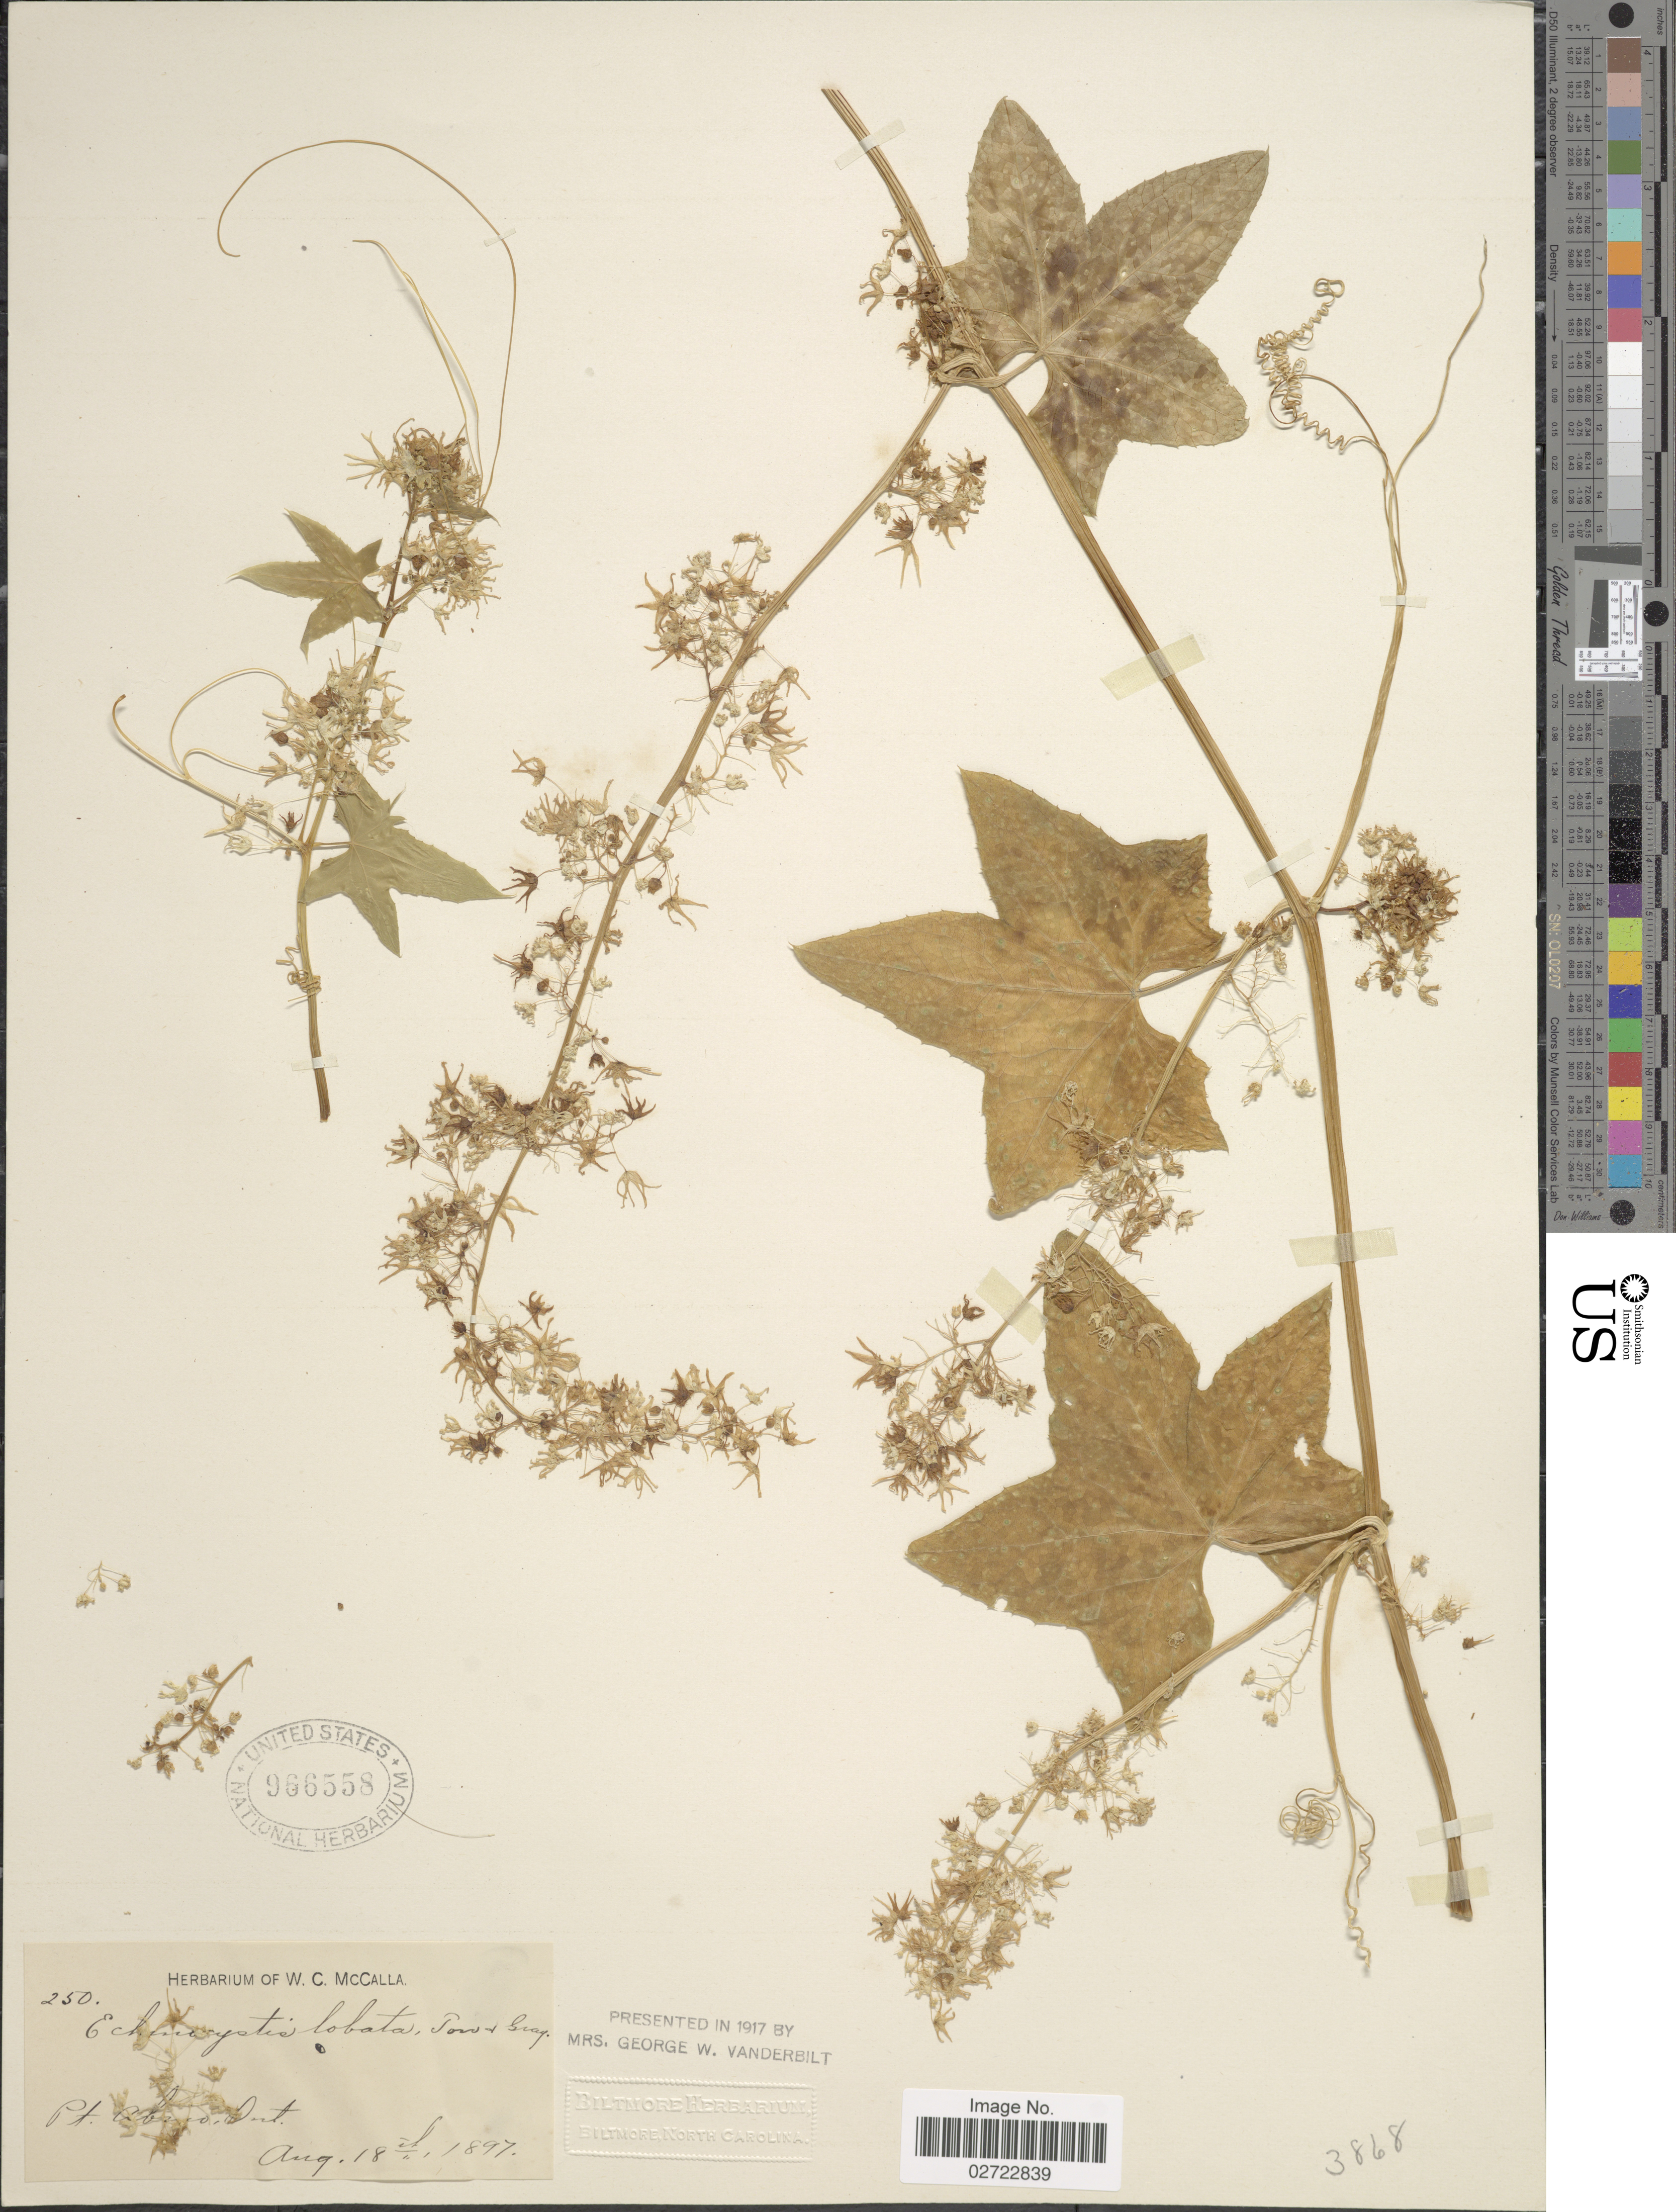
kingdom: Plantae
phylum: Tracheophyta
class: Magnoliopsida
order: Cucurbitales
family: Cucurbitaceae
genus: Echinocystis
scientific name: Echinocystis lobata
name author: (Michx.) Torr. & A. Gray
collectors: ex herb. W. C. McCalla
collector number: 250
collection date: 1897-08-18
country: Canada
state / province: Ontario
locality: Pt. Abino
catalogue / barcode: US 966558